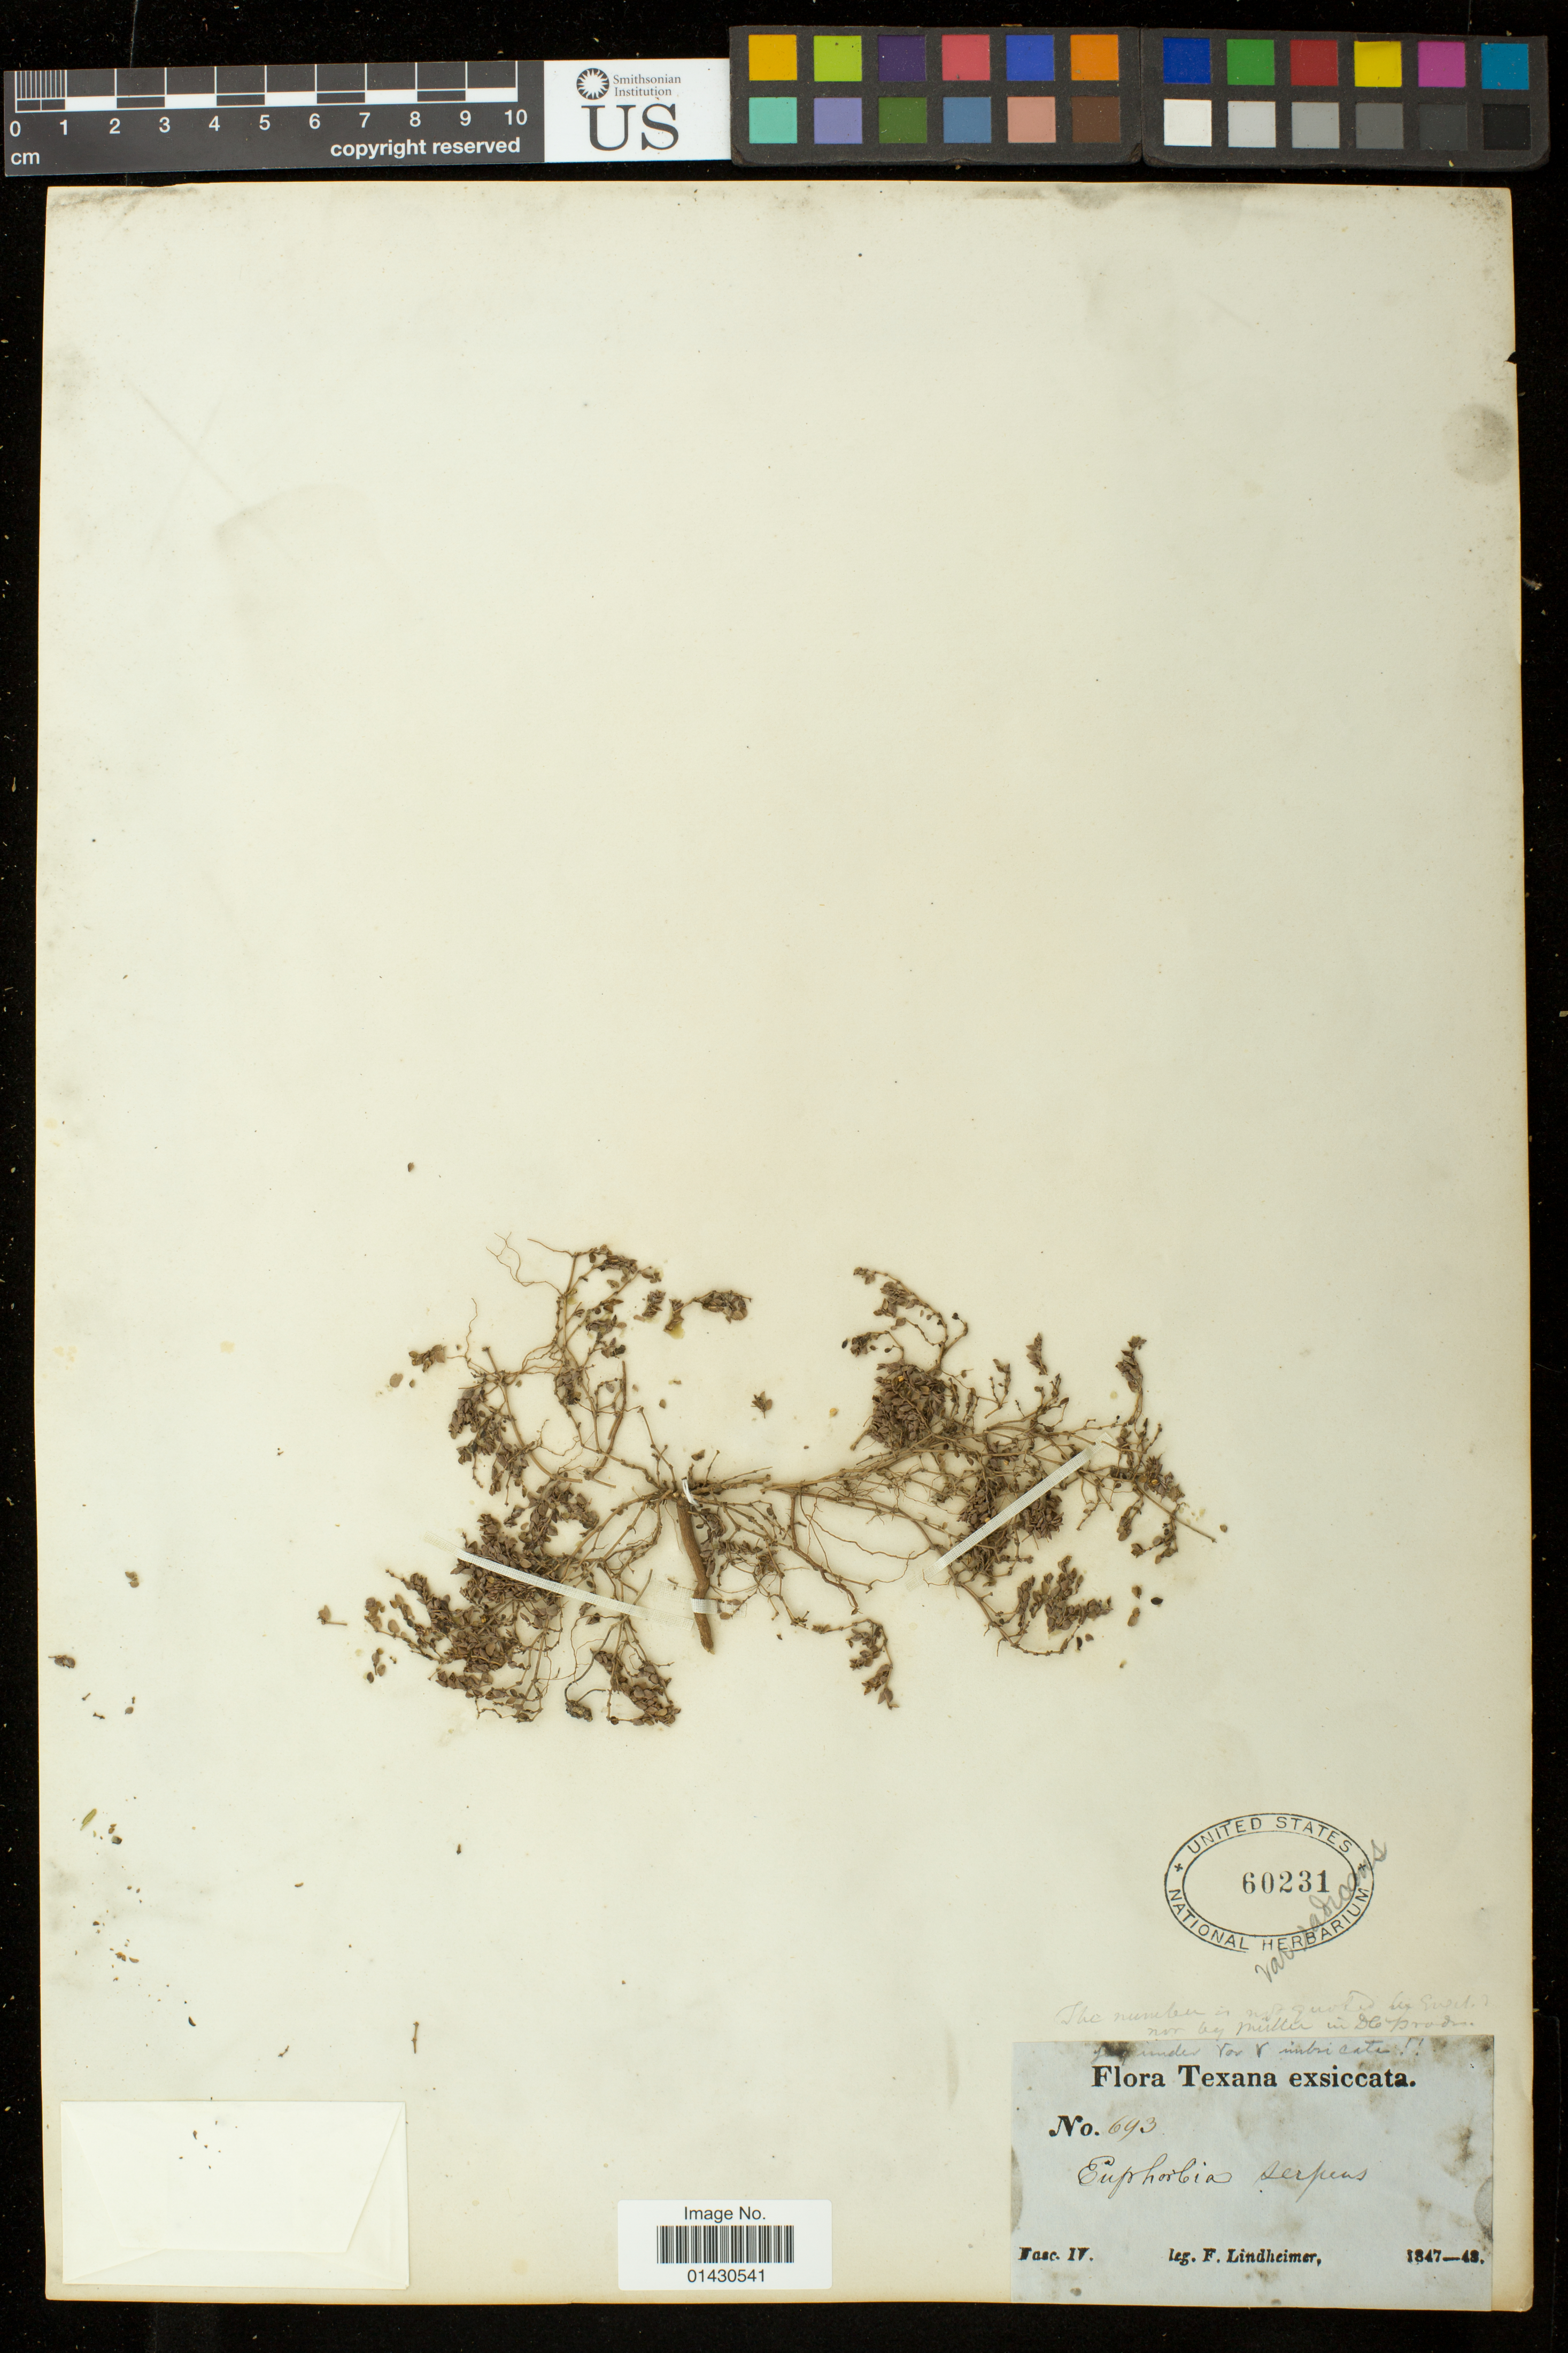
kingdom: Plantae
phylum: Tracheophyta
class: Magnoliopsida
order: Malpighiales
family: Euphorbiaceae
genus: Euphorbia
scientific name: Euphorbia serpens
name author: Kunth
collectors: F. Lindheimer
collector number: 693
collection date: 1847/1848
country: United States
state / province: Texas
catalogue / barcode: US 60231